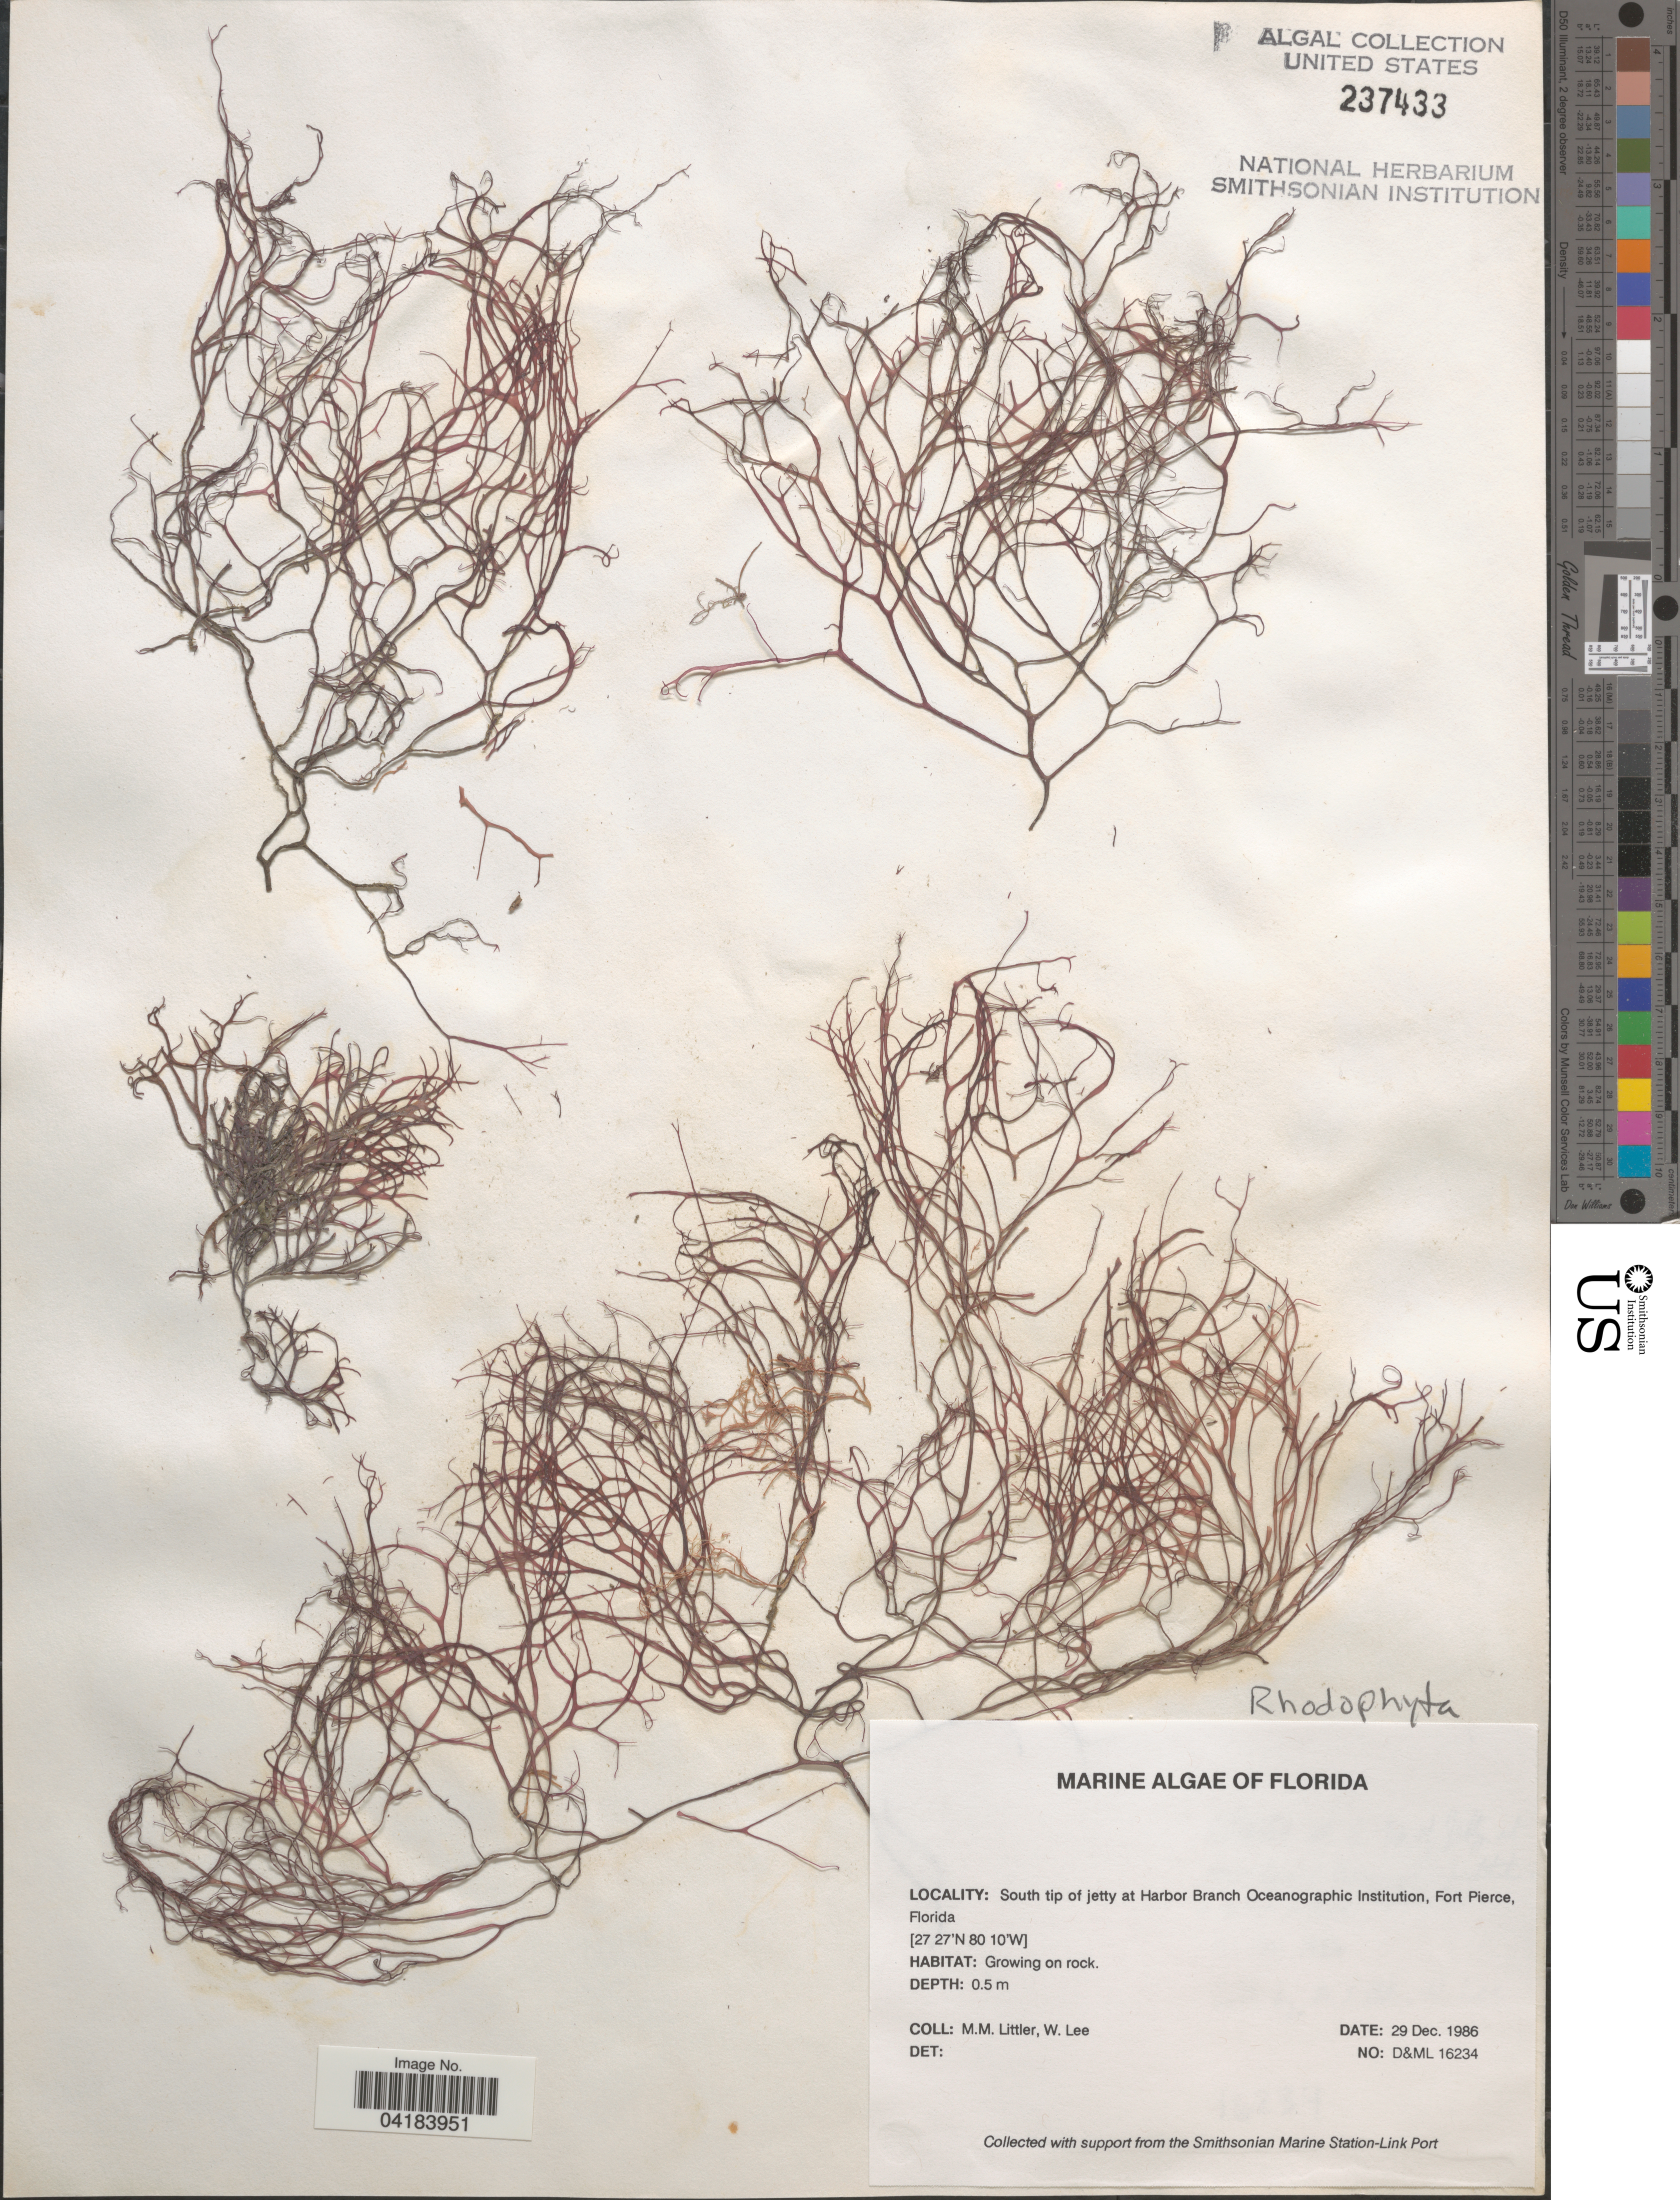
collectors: W. Lee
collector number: D&ML16234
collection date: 1986-12-29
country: United States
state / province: Florida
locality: South tip of jetty at Harbor Branch Oceanographic Institution, Fort Pierce.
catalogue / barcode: US 237433